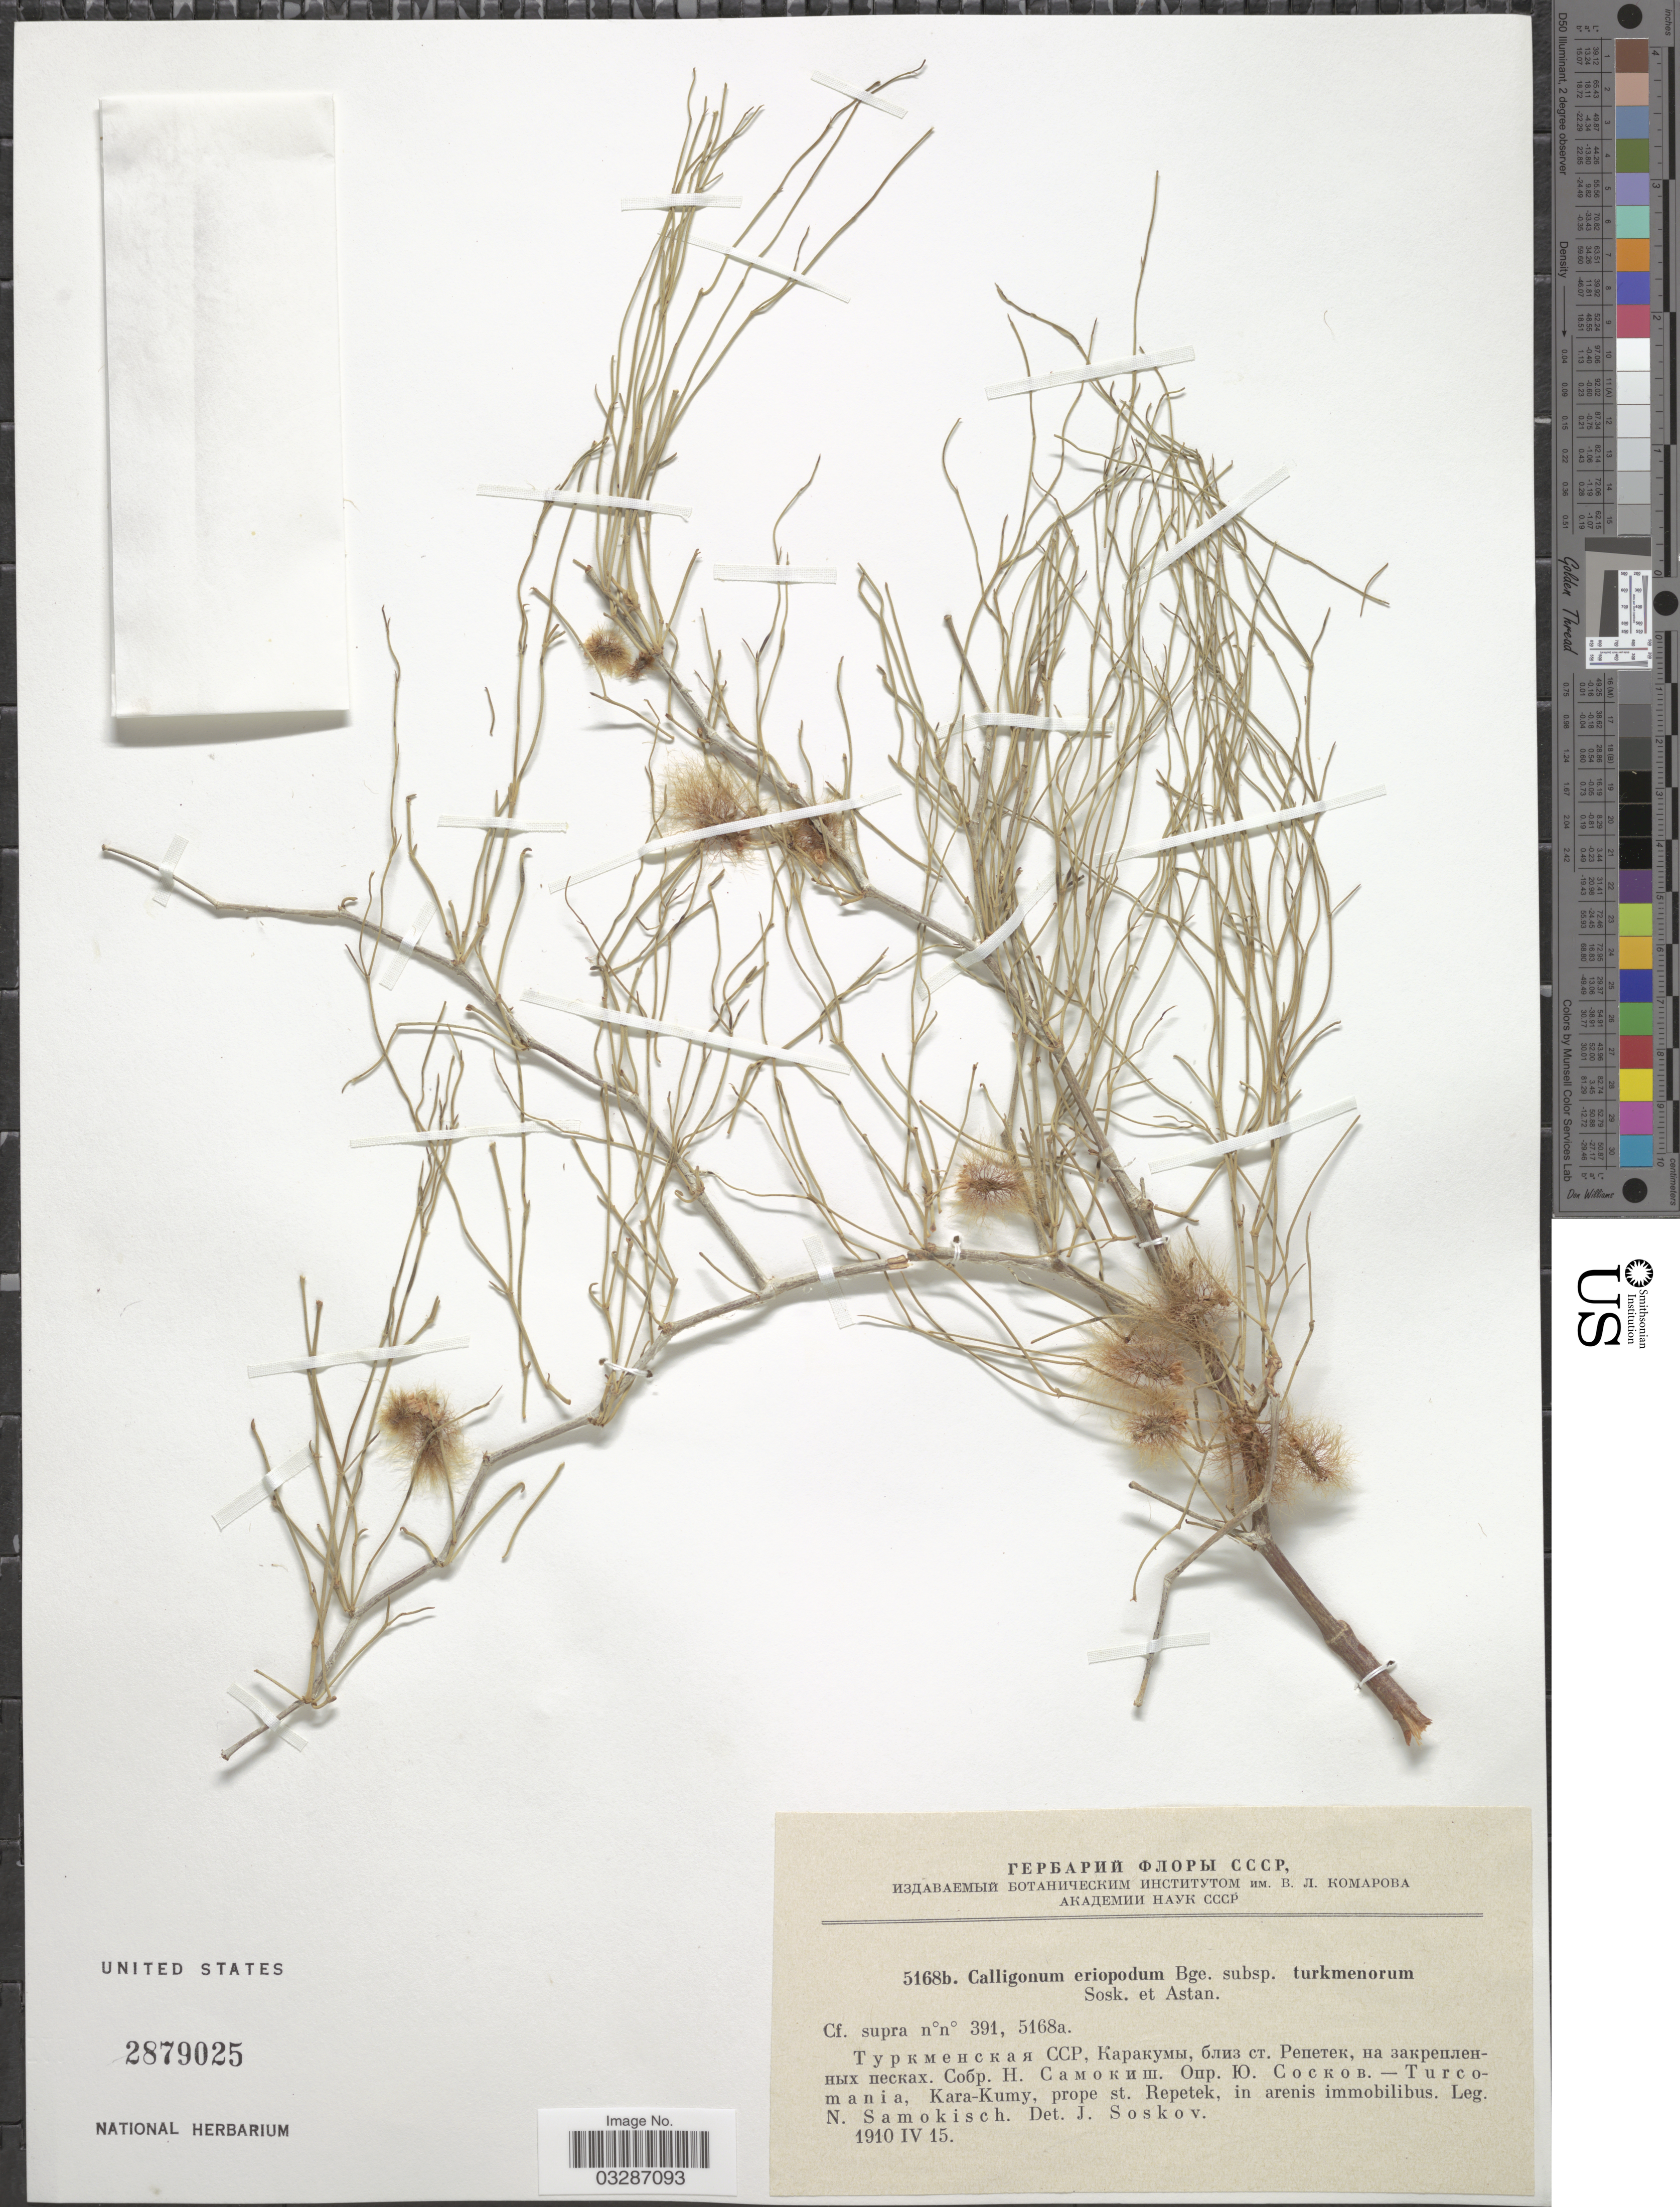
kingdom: Plantae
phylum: Tracheophyta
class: Magnoliopsida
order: Caryophyllales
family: Polygonaceae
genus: Calligonum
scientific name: Calligonum eriopodum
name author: Bunge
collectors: N. Samokisch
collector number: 5168b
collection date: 1910-04-15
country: Turkmenistan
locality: Turcomania, Kara-Kumy, prope st. Repetek, in arenis immobilibus.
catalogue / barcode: US 2879025